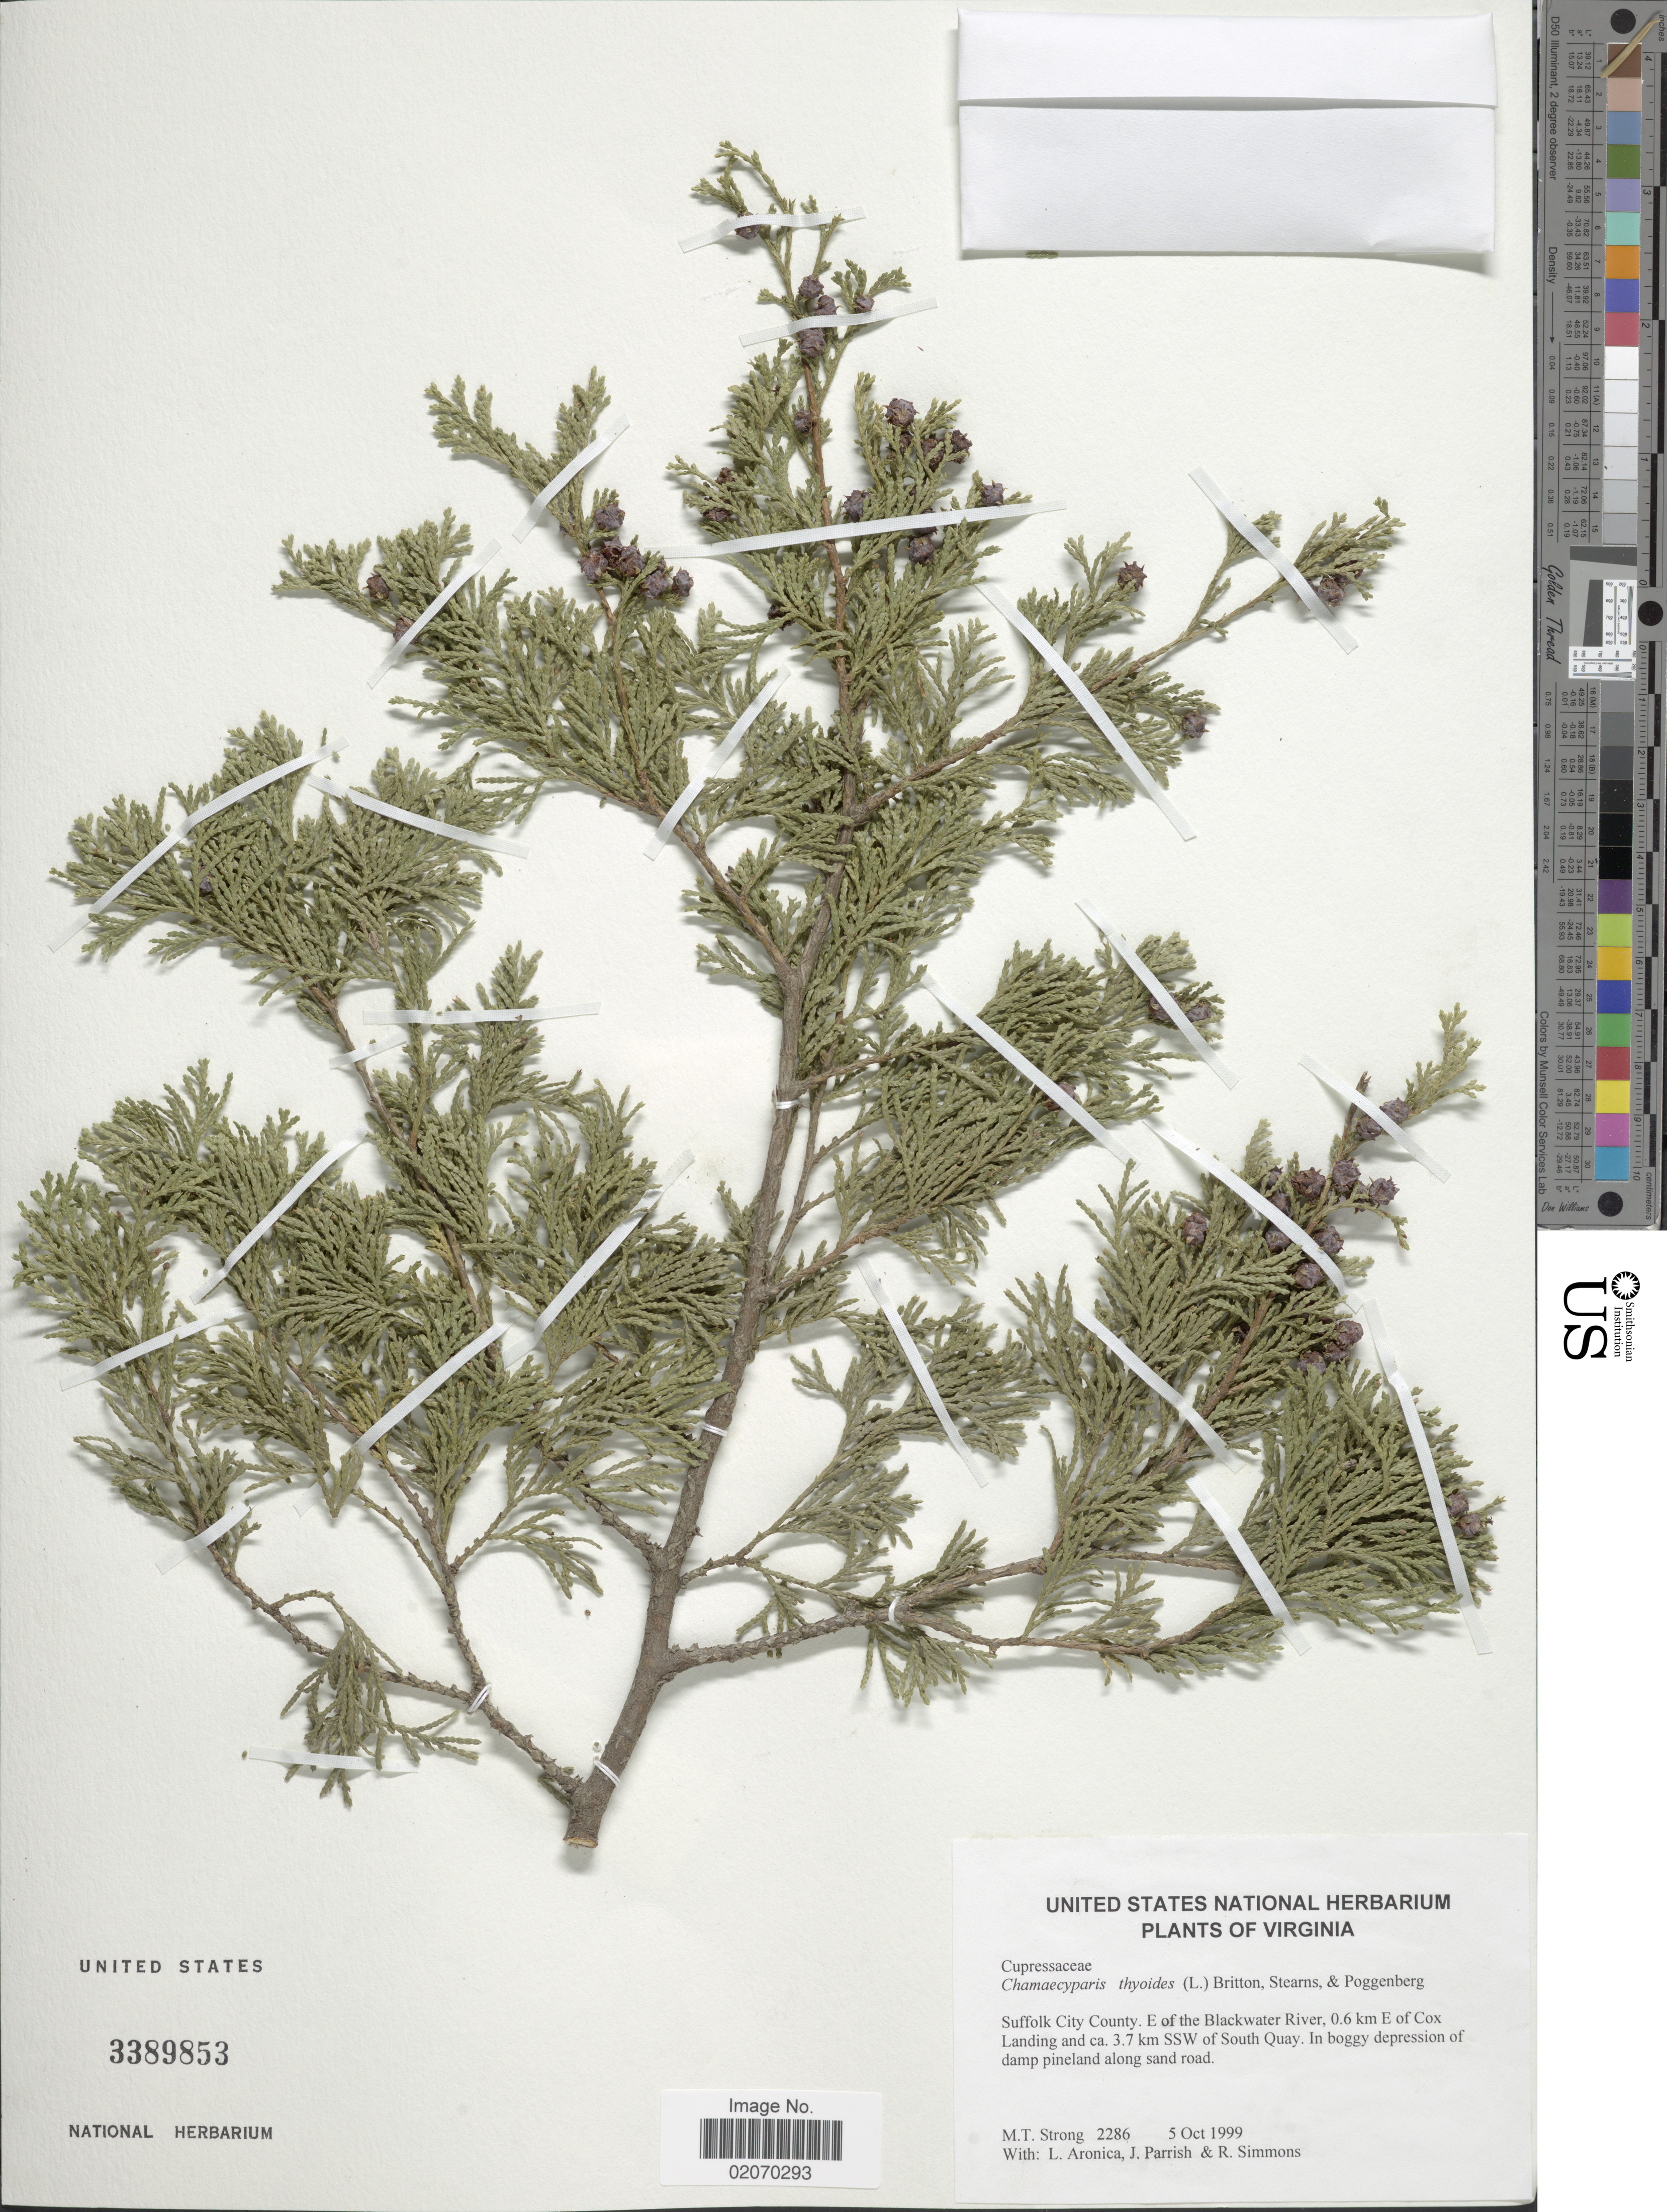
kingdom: Plantae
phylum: Tracheophyta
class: Pinopsida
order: Pinales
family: Cupressaceae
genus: Chamaecyparis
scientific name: Chamaecyparis thyoides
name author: (L.) Britton, Stearns & Poggenb.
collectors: M. T. Strong, L. Aronica, J. Parrish & R. Simmons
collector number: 2286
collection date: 1999-10-05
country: United States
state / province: Virginia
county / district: City of Suffolk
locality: Suffolk City County. E of the Blackwater River, 0.6 km E of Cox Landing and ca. 3.7 km SSW of South Quay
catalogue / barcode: US 3389853